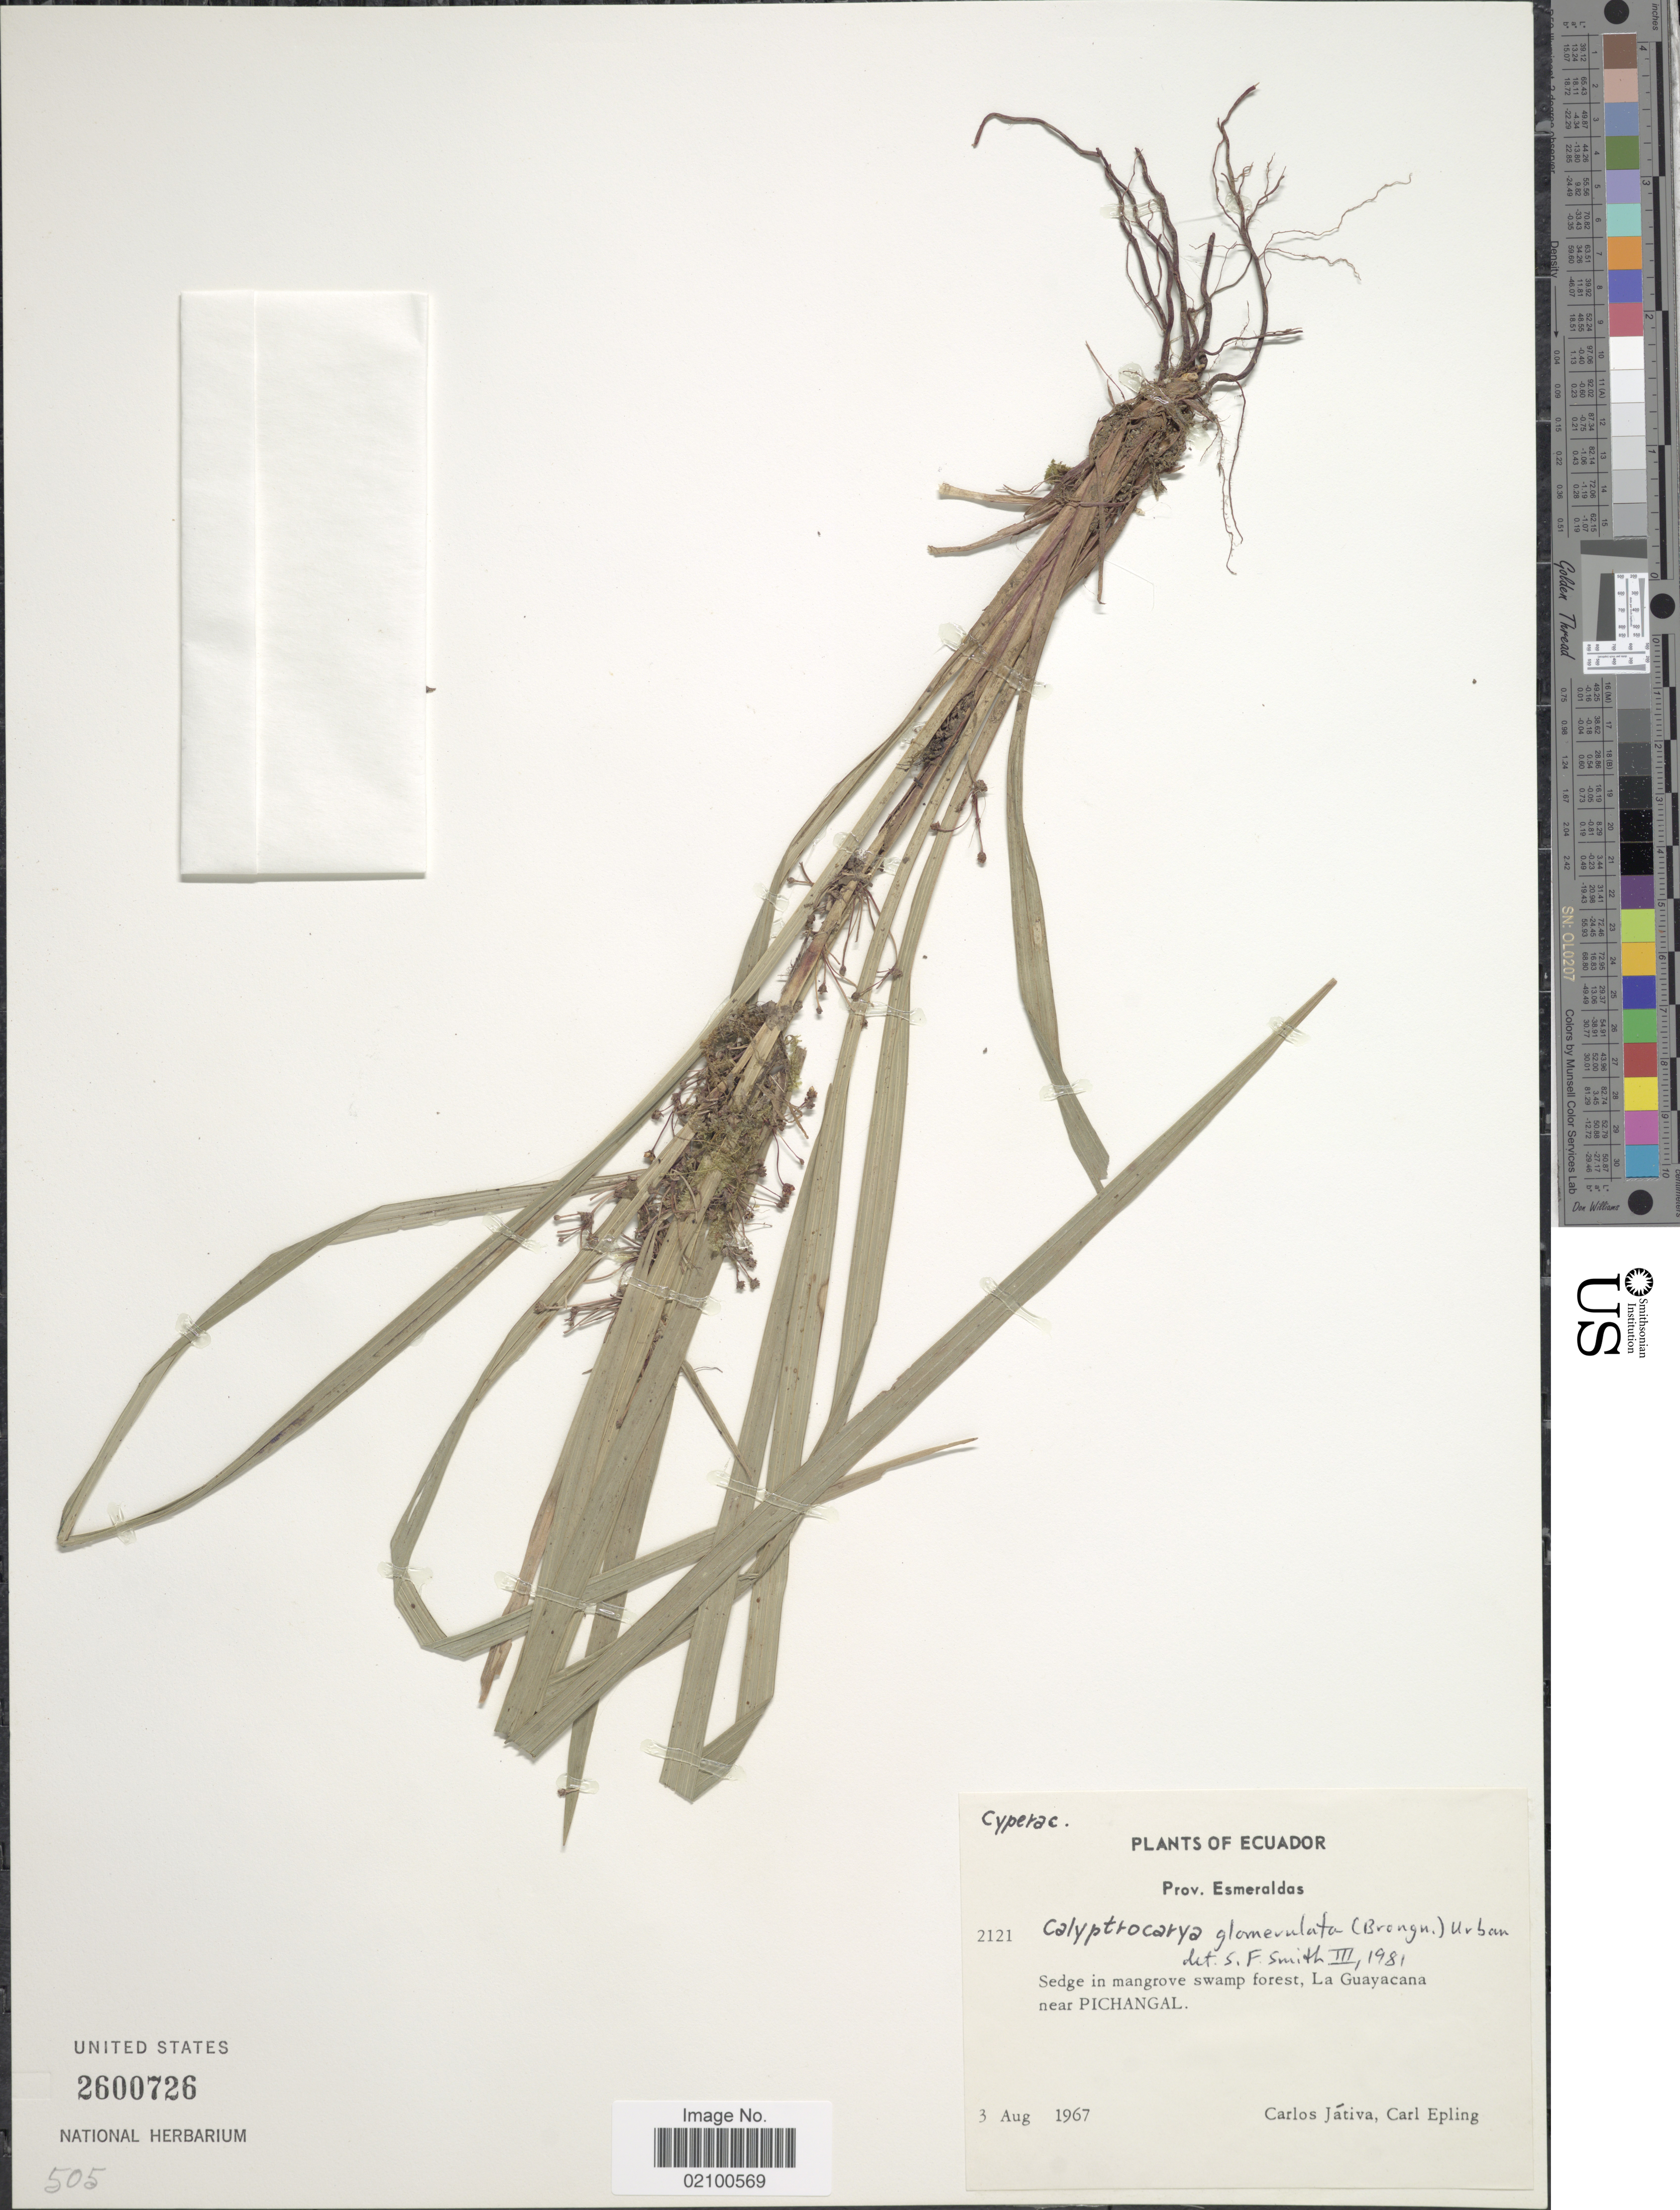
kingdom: Plantae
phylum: Tracheophyta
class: Liliopsida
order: Poales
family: Cyperaceae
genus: Calyptrocarya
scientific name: Calyptrocarya glomerulata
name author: (Brongn.) Urb.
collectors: C. D. Játiva & C. C. Epling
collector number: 2121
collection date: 1967-08-03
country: Ecuador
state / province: Esmeraldas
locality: Prov. Esmeraldas. Sedge in mangrove swamp forest, La Guayacana near Pichangal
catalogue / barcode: US 2600726